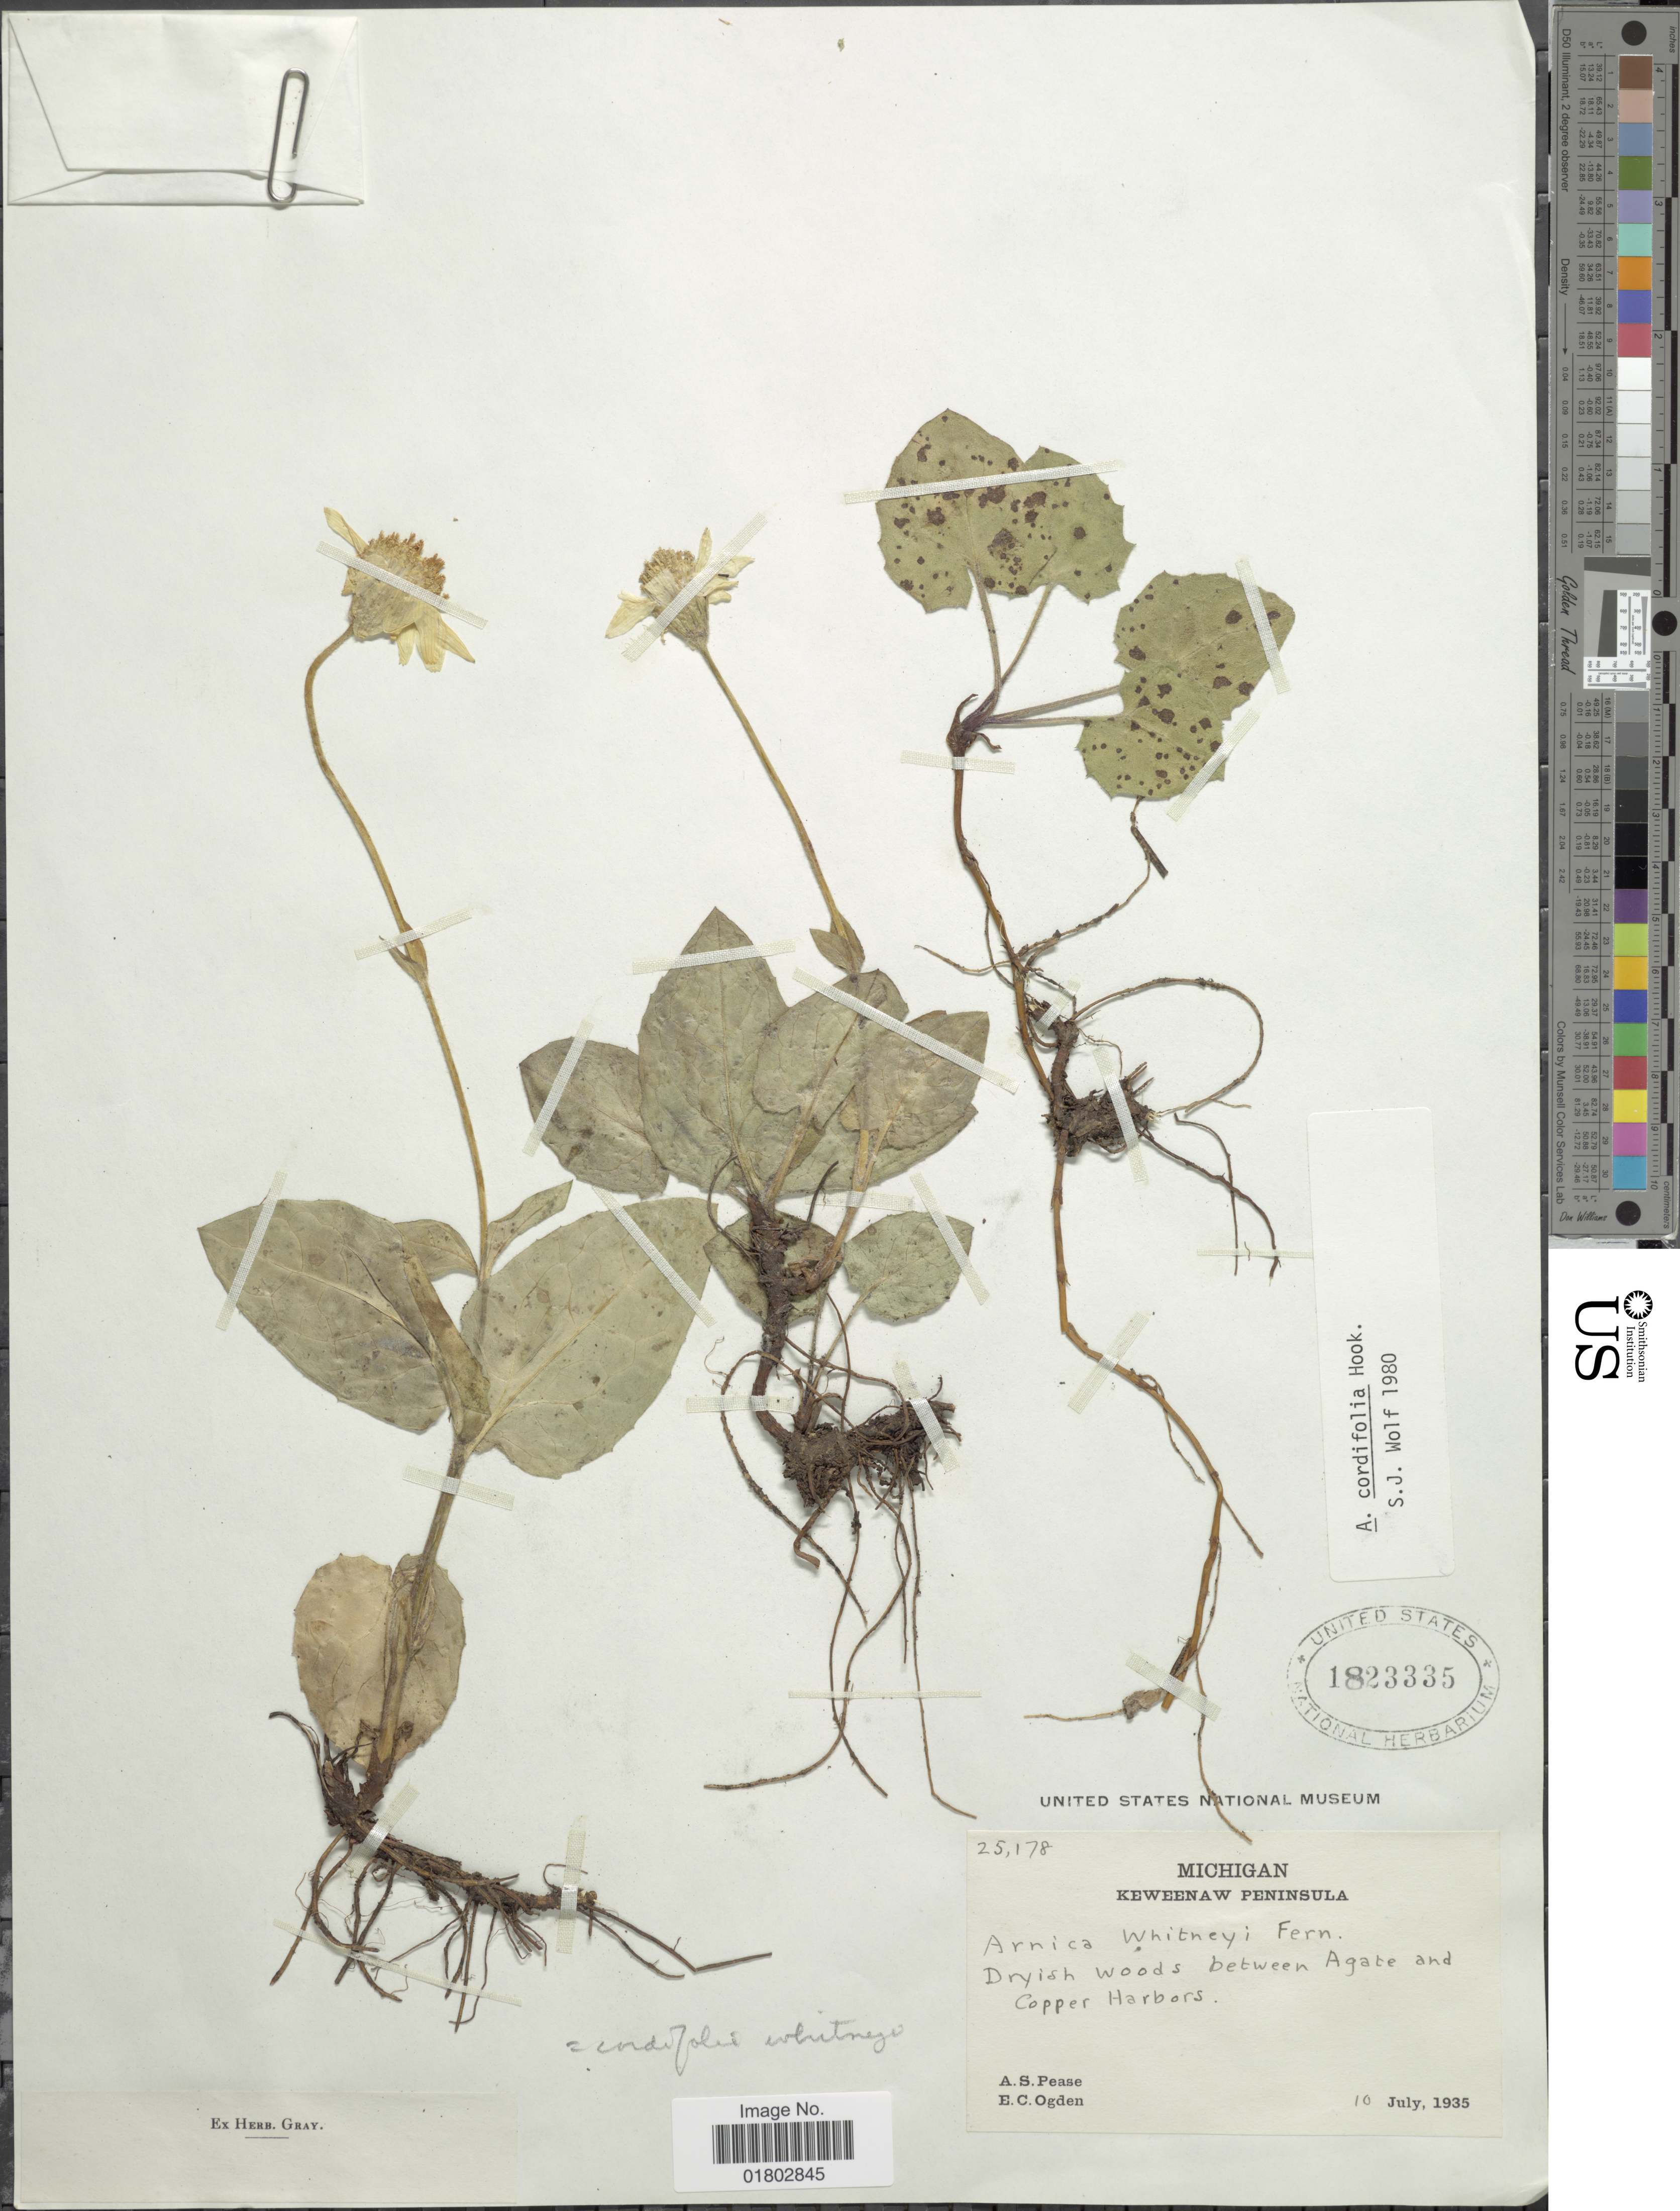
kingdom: Plantae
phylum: Tracheophyta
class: Magnoliopsida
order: Asterales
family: Asteraceae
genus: Arnica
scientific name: Arnica cordifolia subsp. whitneyi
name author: (Fernald) Maguire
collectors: A. S. Pease & E. Ogden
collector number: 25178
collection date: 1935-07-10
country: United States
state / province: Michigan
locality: Dryish woods between Agate and Copper Harbors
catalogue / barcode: US 1823335